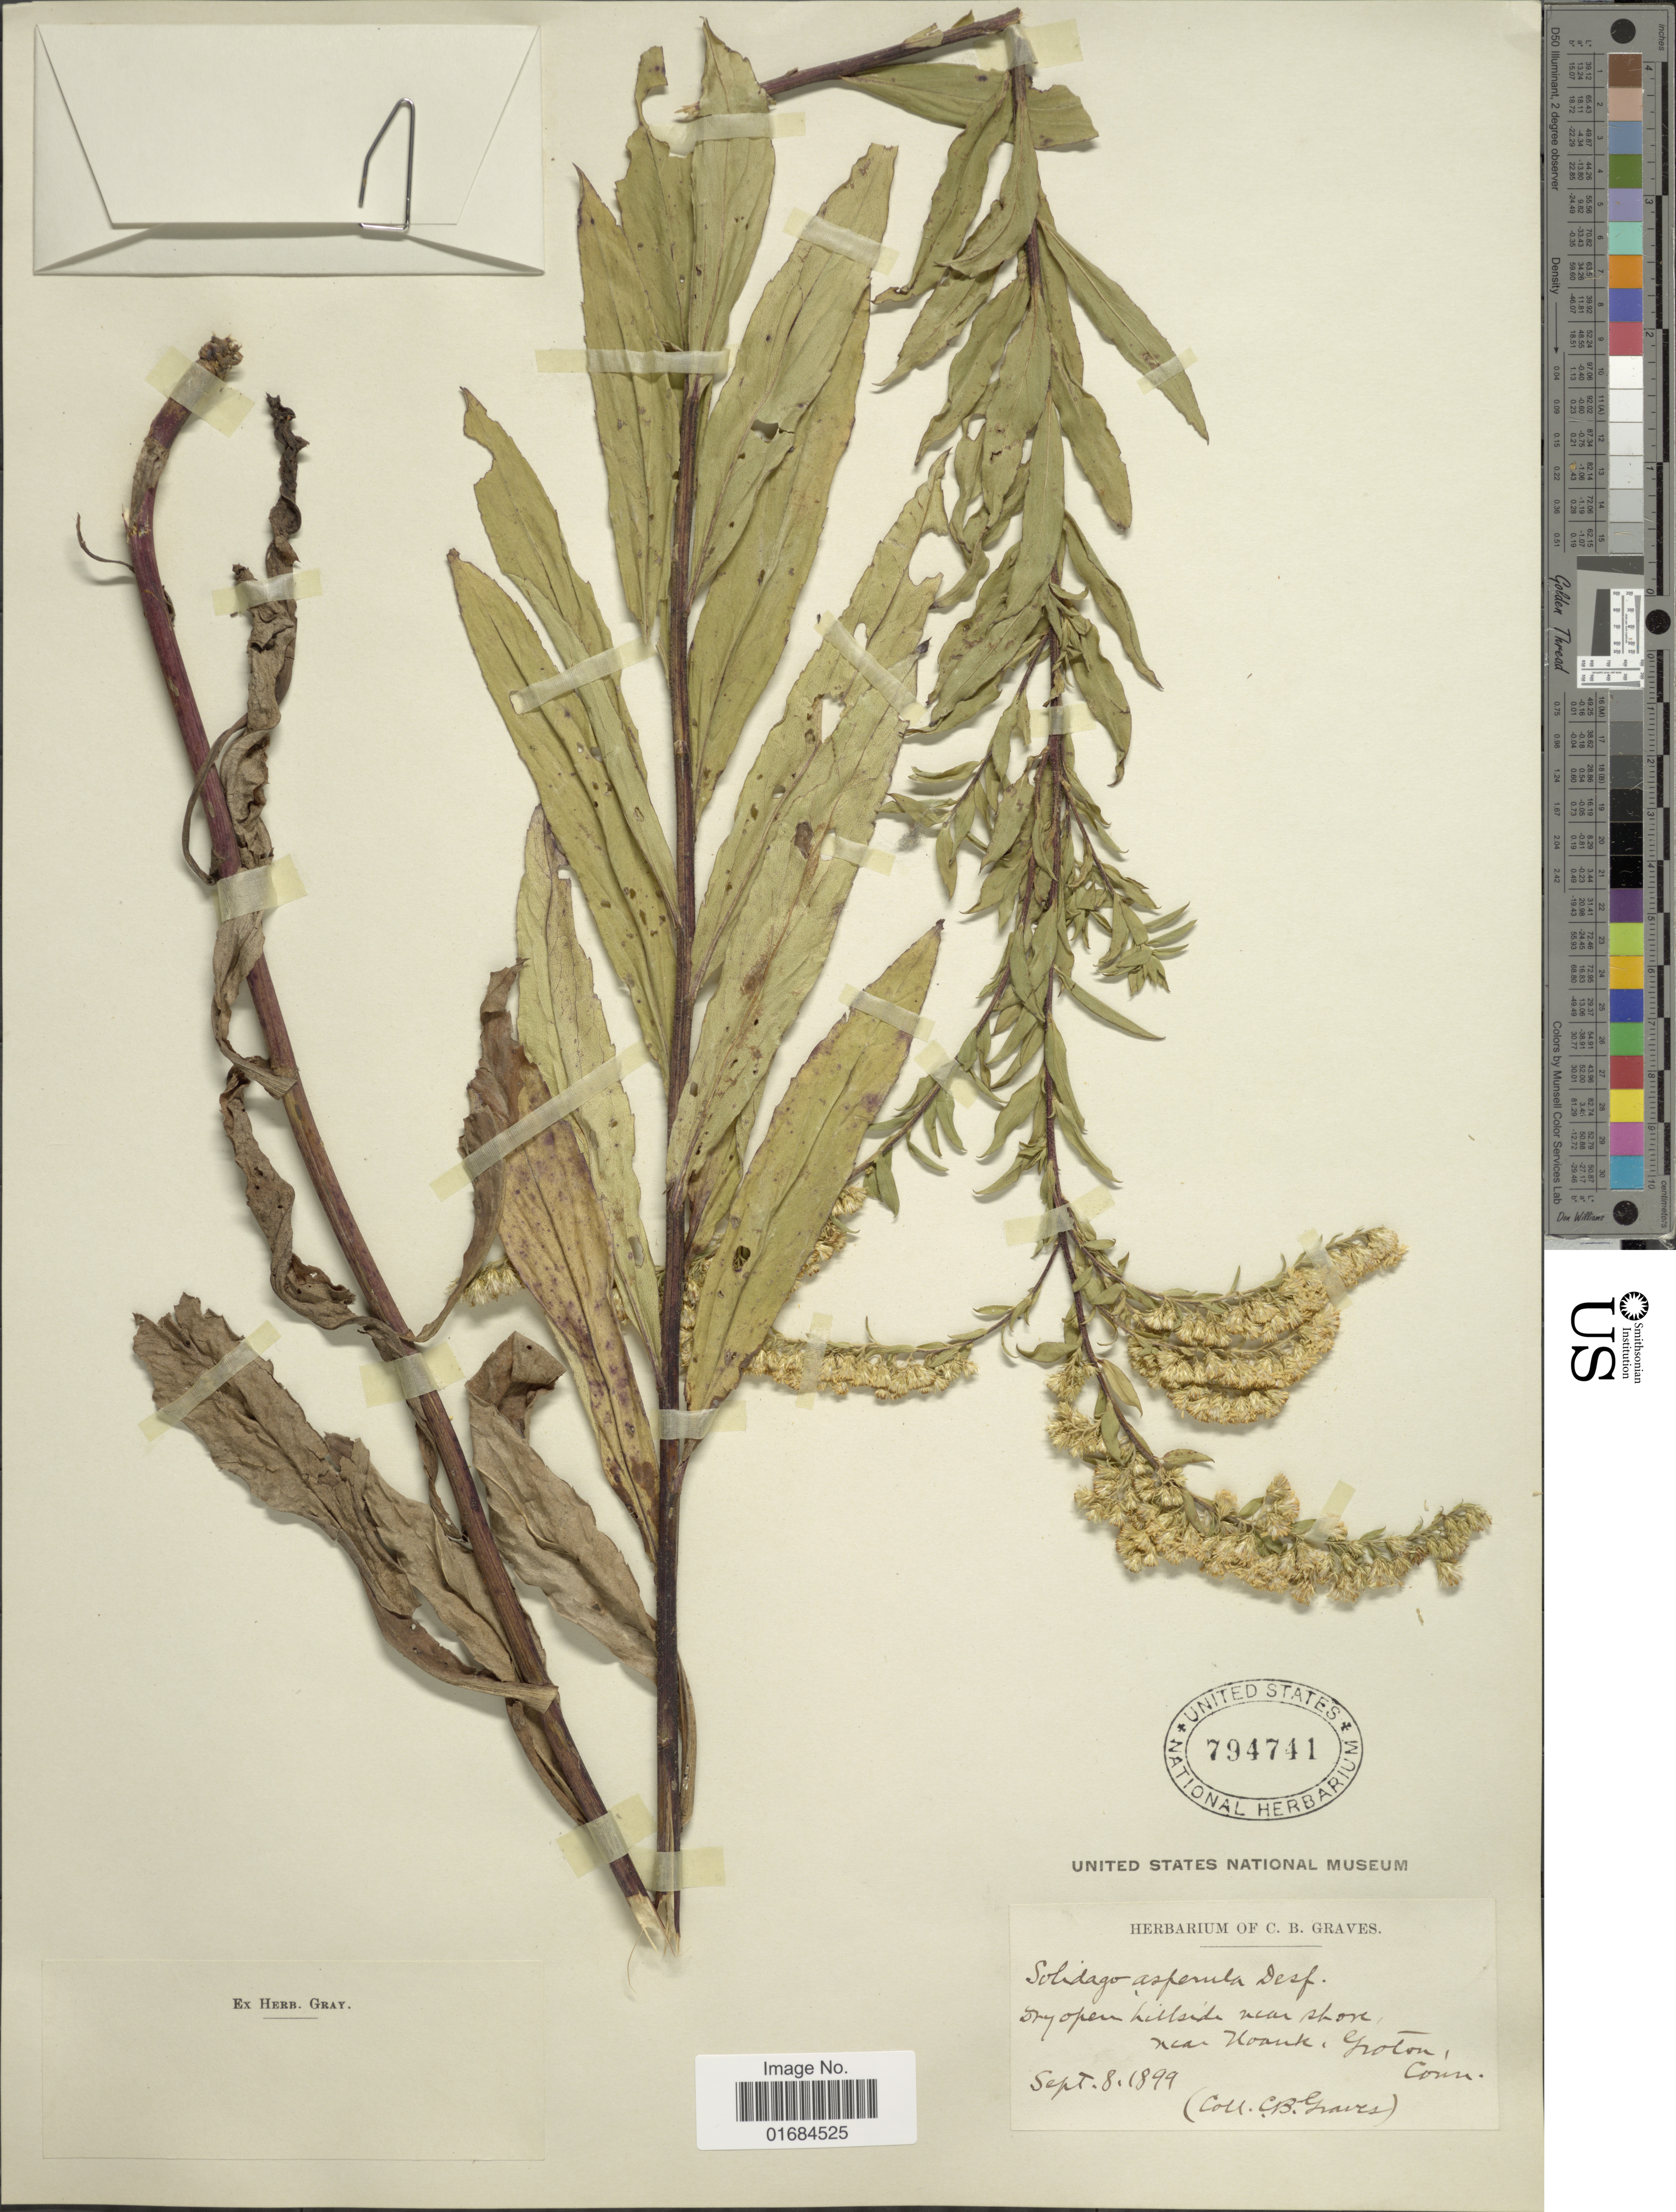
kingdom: Plantae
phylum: Tracheophyta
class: Magnoliopsida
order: Asterales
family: Asteraceae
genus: Solidago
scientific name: Solidago x asperula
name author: Desf.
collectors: C. Graves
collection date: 1899-09-08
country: United States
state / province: Connecticut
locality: Dry open hillside near slope, near Noank, Groton.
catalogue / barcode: US 794741